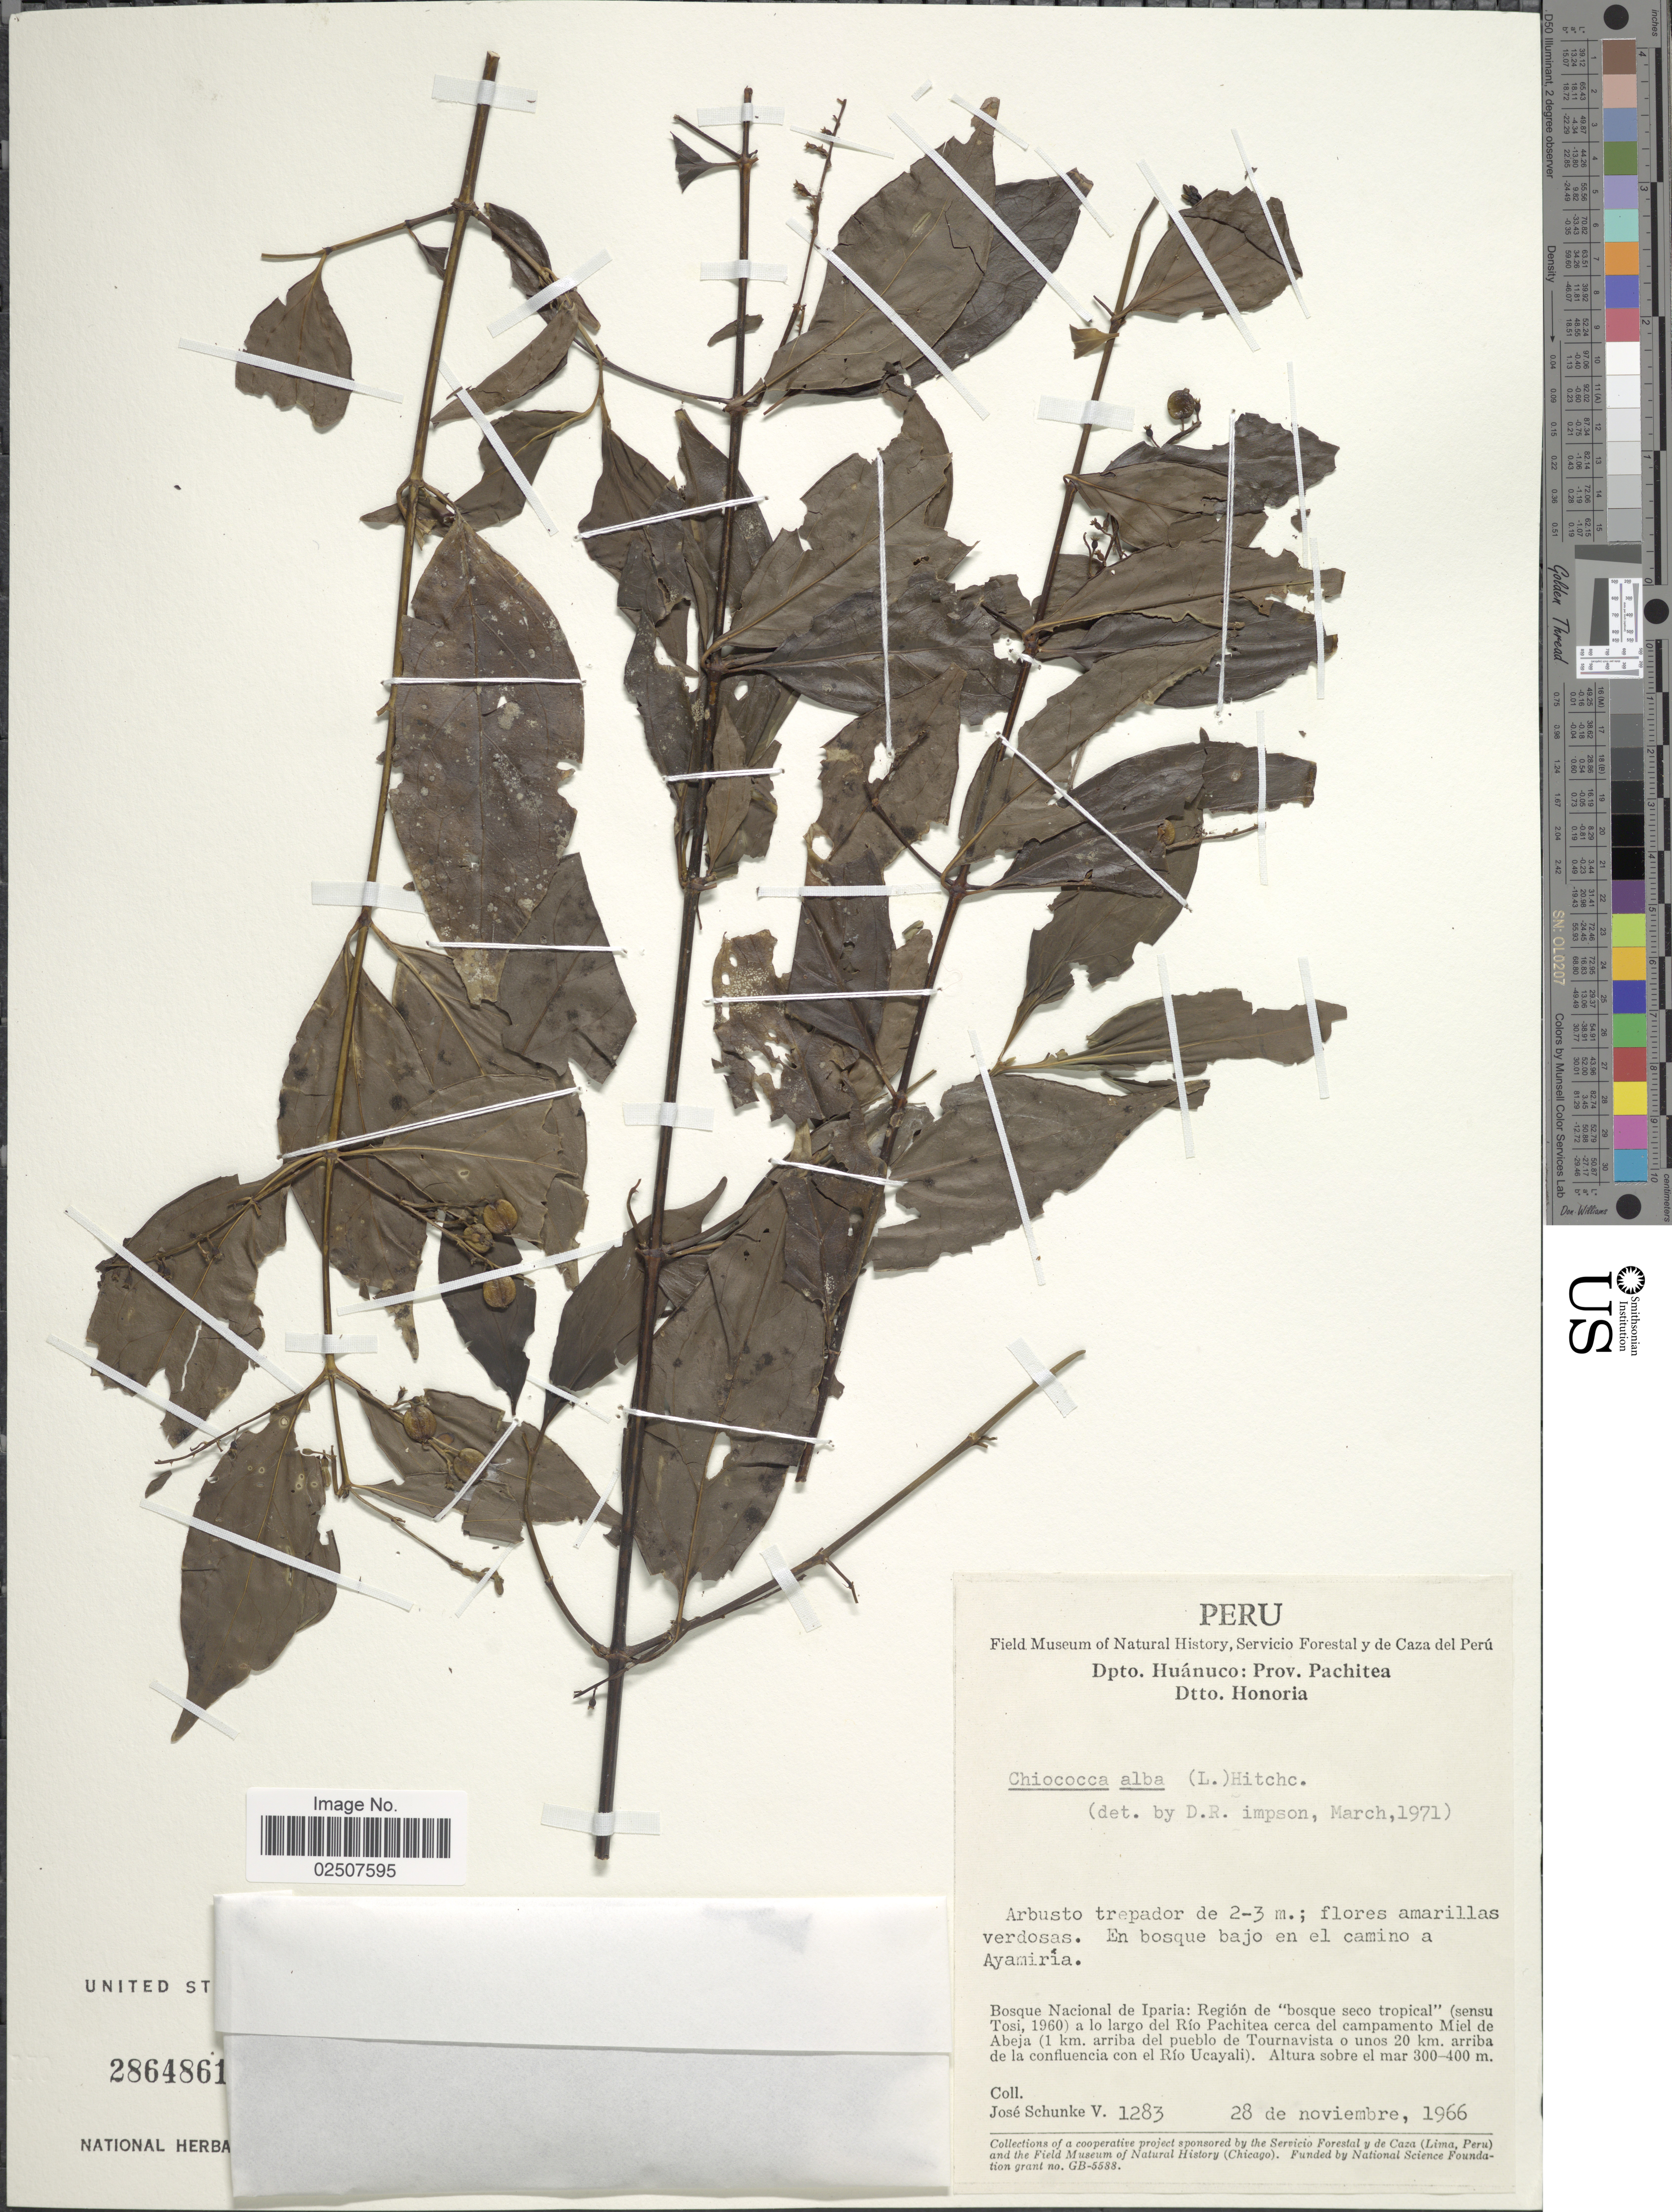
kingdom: Plantae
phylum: Tracheophyta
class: Magnoliopsida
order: Gentianales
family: Rubiaceae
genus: Chiococca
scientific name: Chiococca alba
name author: (L.) Hitchc.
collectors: J. Schunke Vigo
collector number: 1283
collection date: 1966-11-28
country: Peru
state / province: Huánuco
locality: Prov. Pachitea, Dtto. Honoria. En bosque bajo en el camino a Ayamiria. Bosque Nacional de Iparia: Region de "bosque seco tropical" a lo largo del Rio Pachitea cerca del campamento Miel de Abeja (1 km. arriba del pueblo de Tournavista o unos 20 km. arriba de la confluencia con el Rio Ucayali)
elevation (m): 300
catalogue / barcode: US 2864861